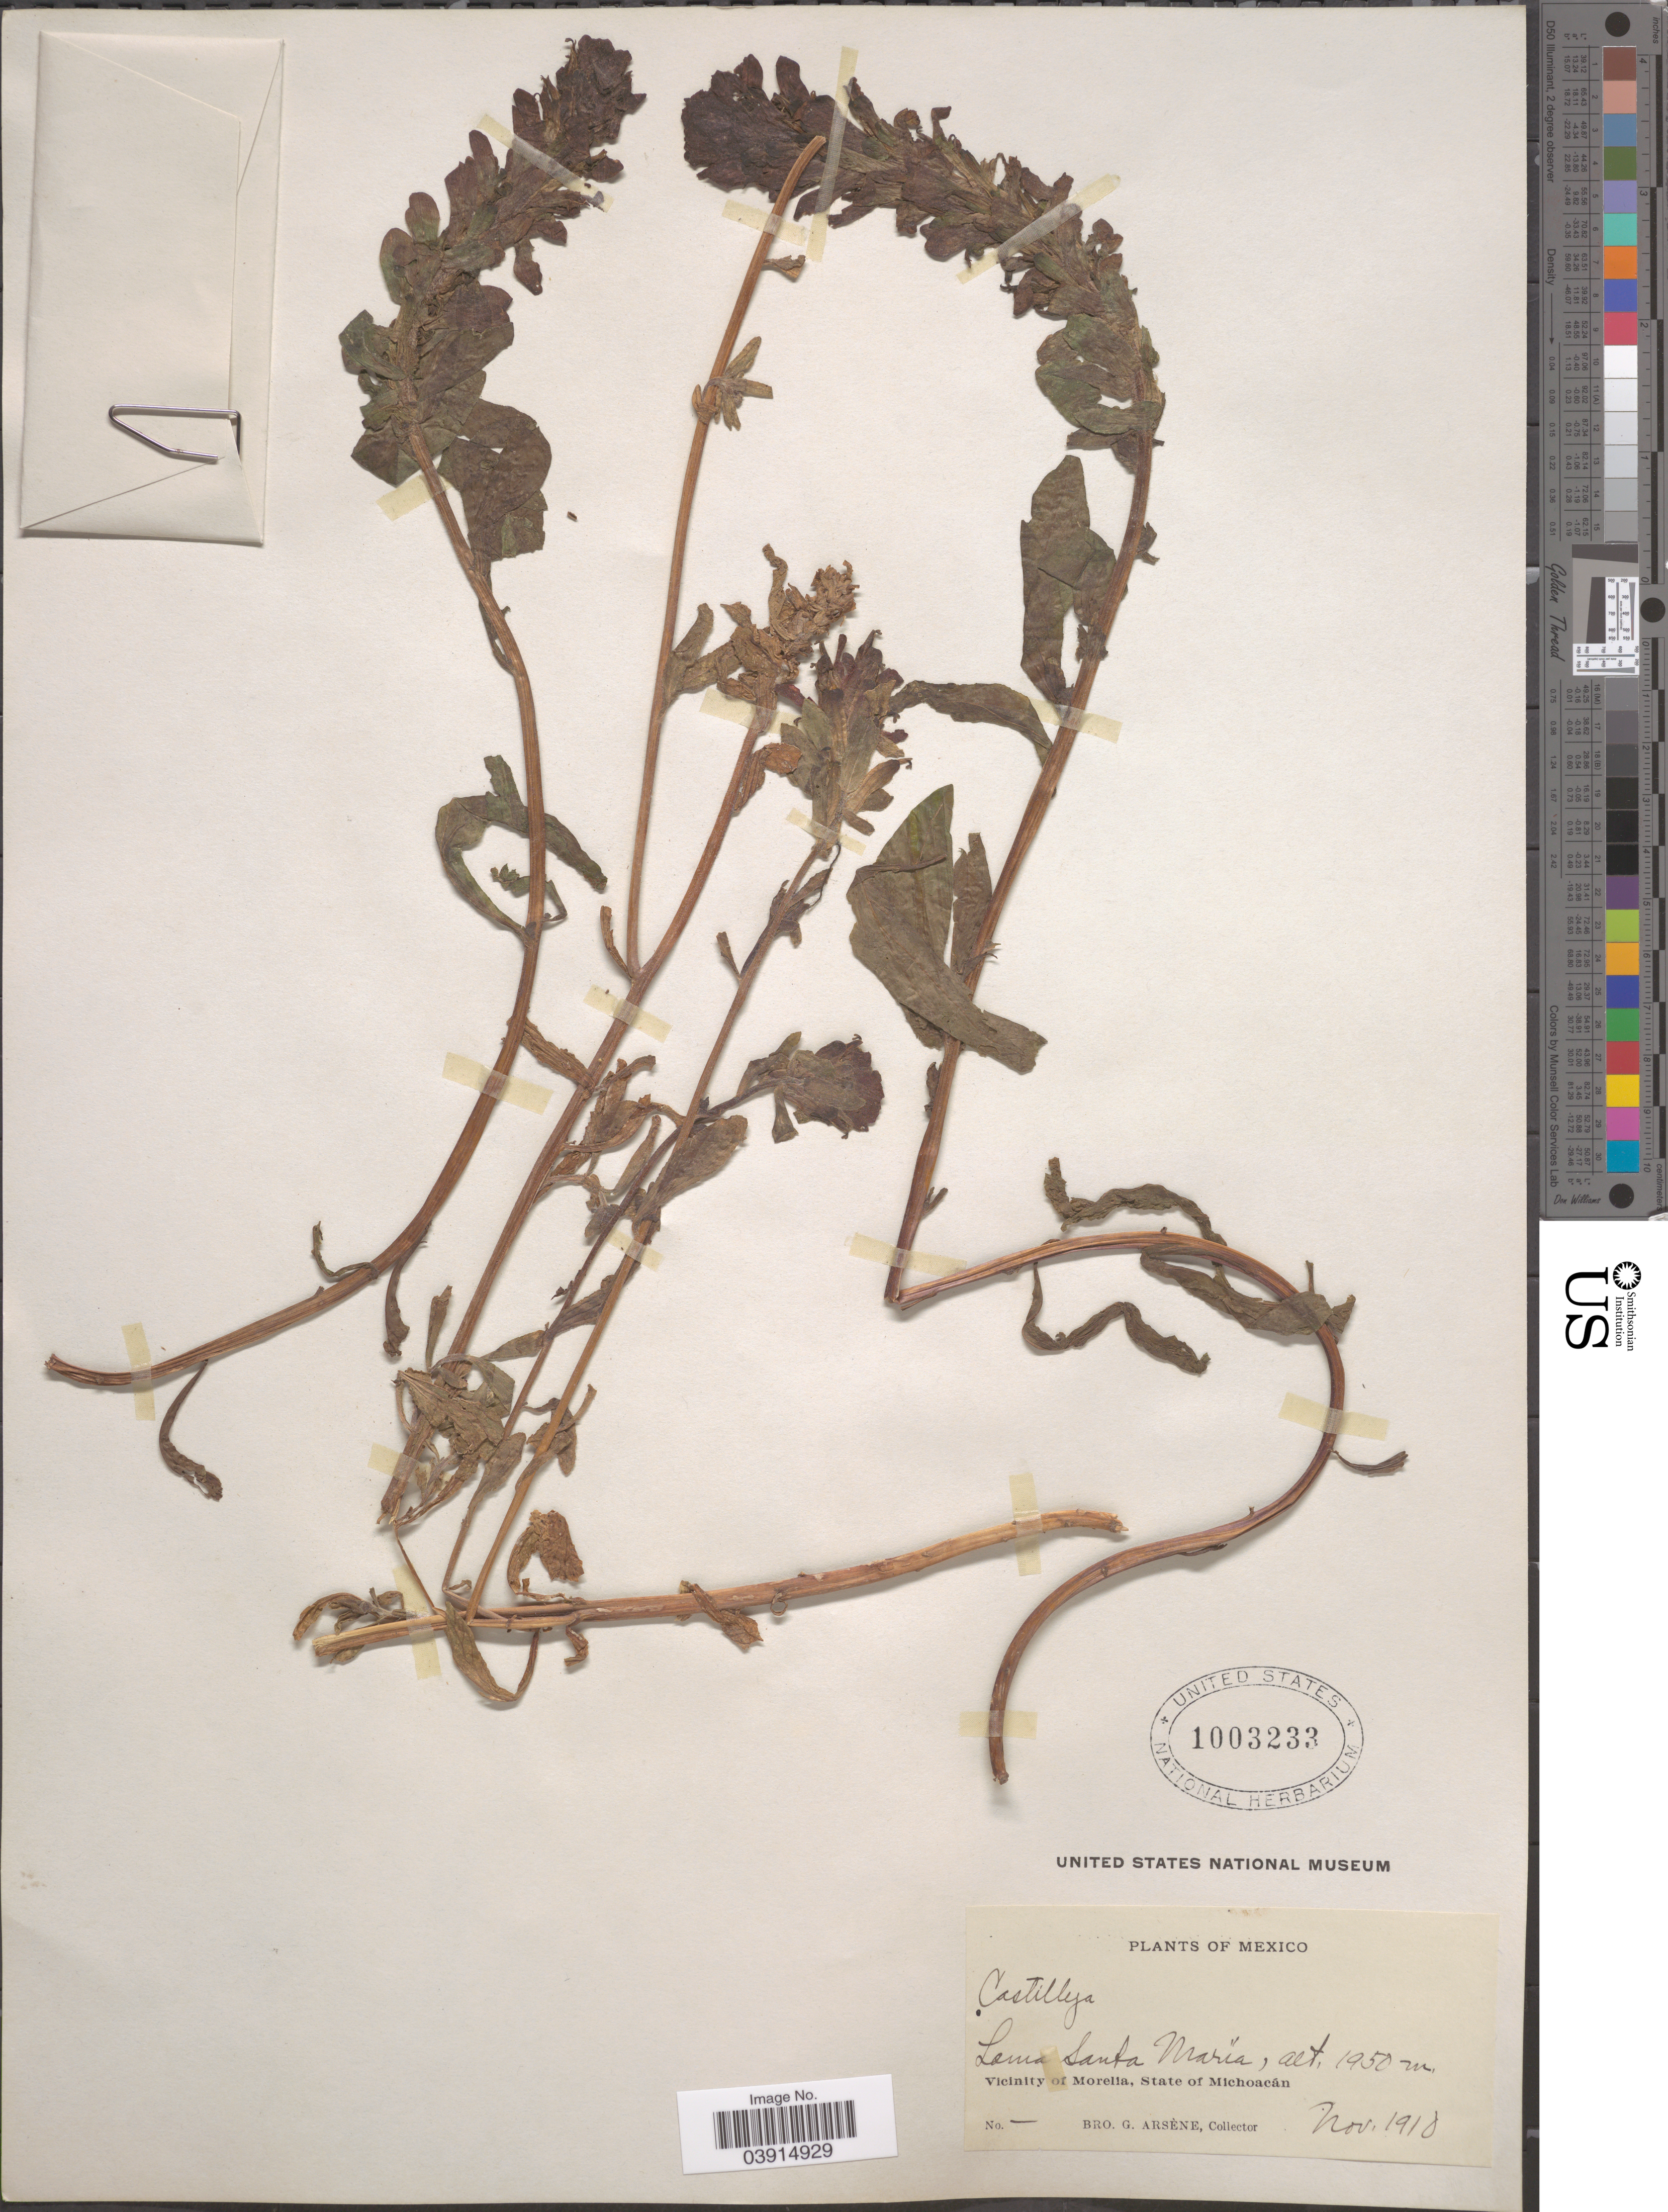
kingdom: Plantae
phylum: Tracheophyta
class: Magnoliopsida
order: Lamiales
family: Orobanchaceae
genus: Castilleja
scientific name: Castilleja arvensis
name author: Schltdl. & Cham.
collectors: Bro. G. Arsène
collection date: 1910-11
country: Mexico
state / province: Michoacán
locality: Loma Santa María, Vicinity of Morelia.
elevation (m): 1950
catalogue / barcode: US 1003233